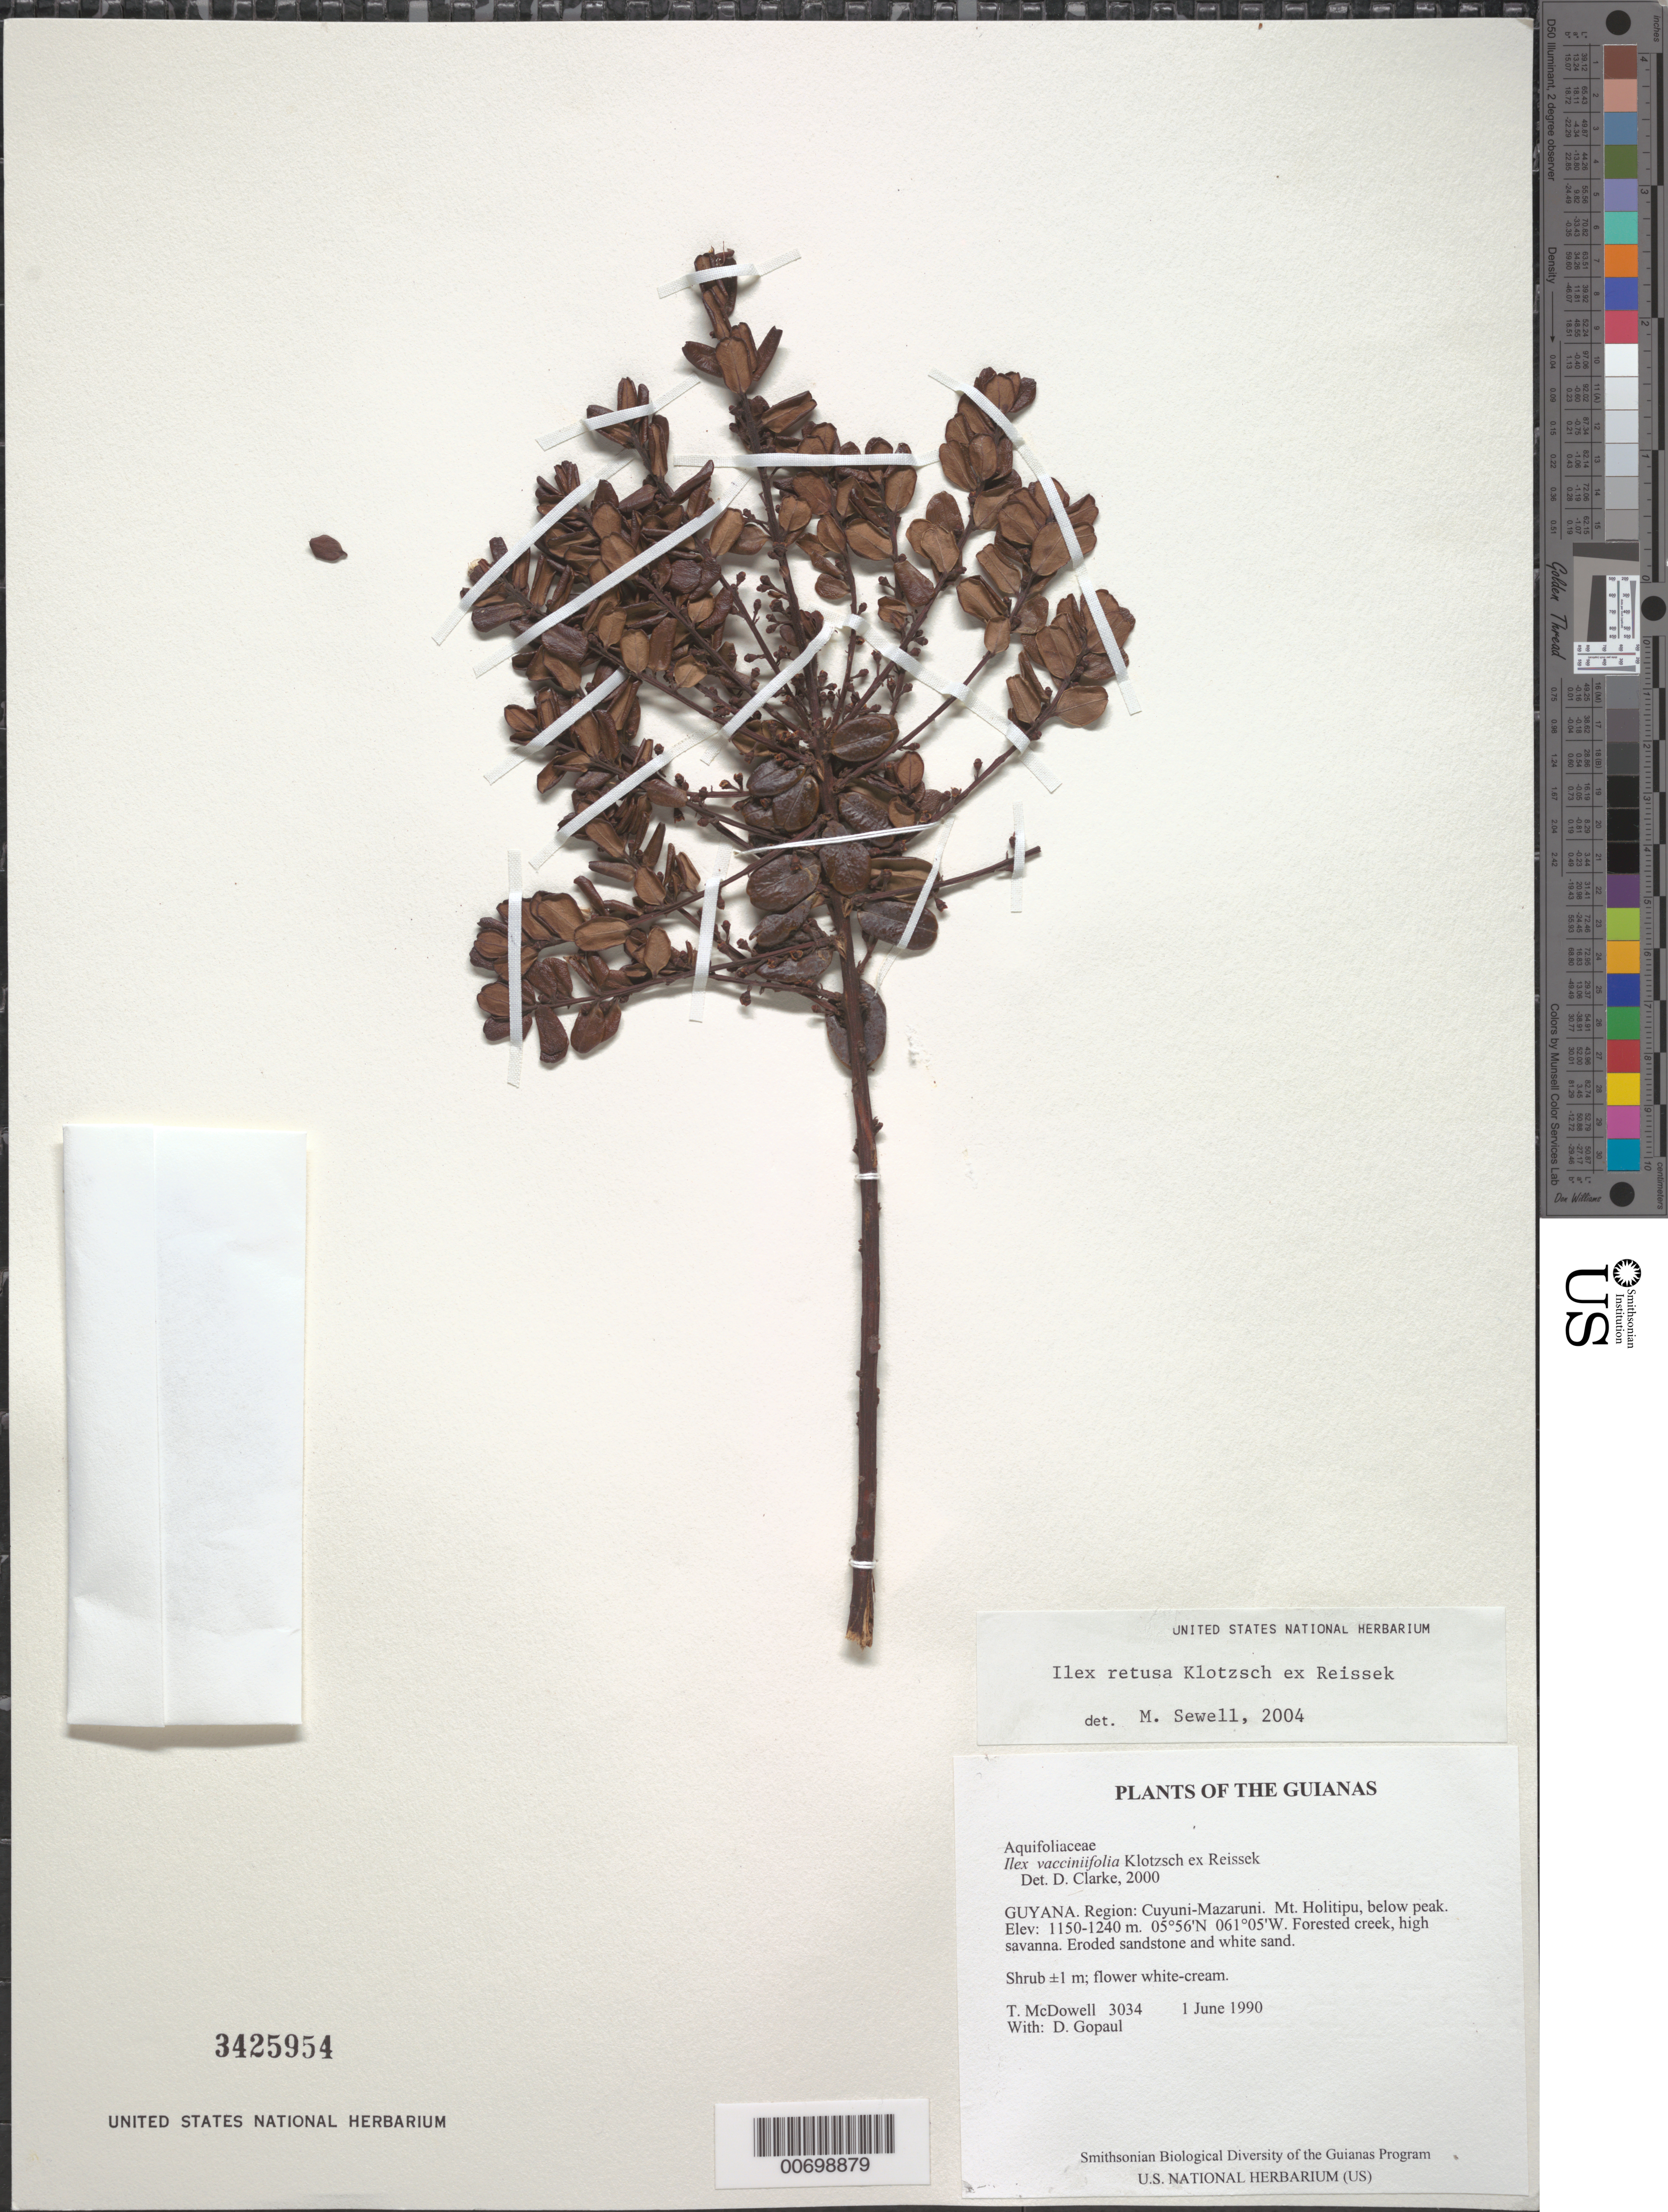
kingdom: Plantae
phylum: Tracheophyta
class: Magnoliopsida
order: Aquifoliales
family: Aquifoliaceae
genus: Ilex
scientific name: Ilex retusa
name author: Klotzsch ex Reissek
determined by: Sewell, M.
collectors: T. McDowell, D. Hughs & D. Gopaul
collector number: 3034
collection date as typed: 1 June 1990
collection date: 1990-06-01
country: Guyana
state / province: Cuyuni-Mazaruni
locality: Mt. Holitipu camp, below peak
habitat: Forested creek, high savanna. Eroded sandstone and white sand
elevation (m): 1150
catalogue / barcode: US 3425954